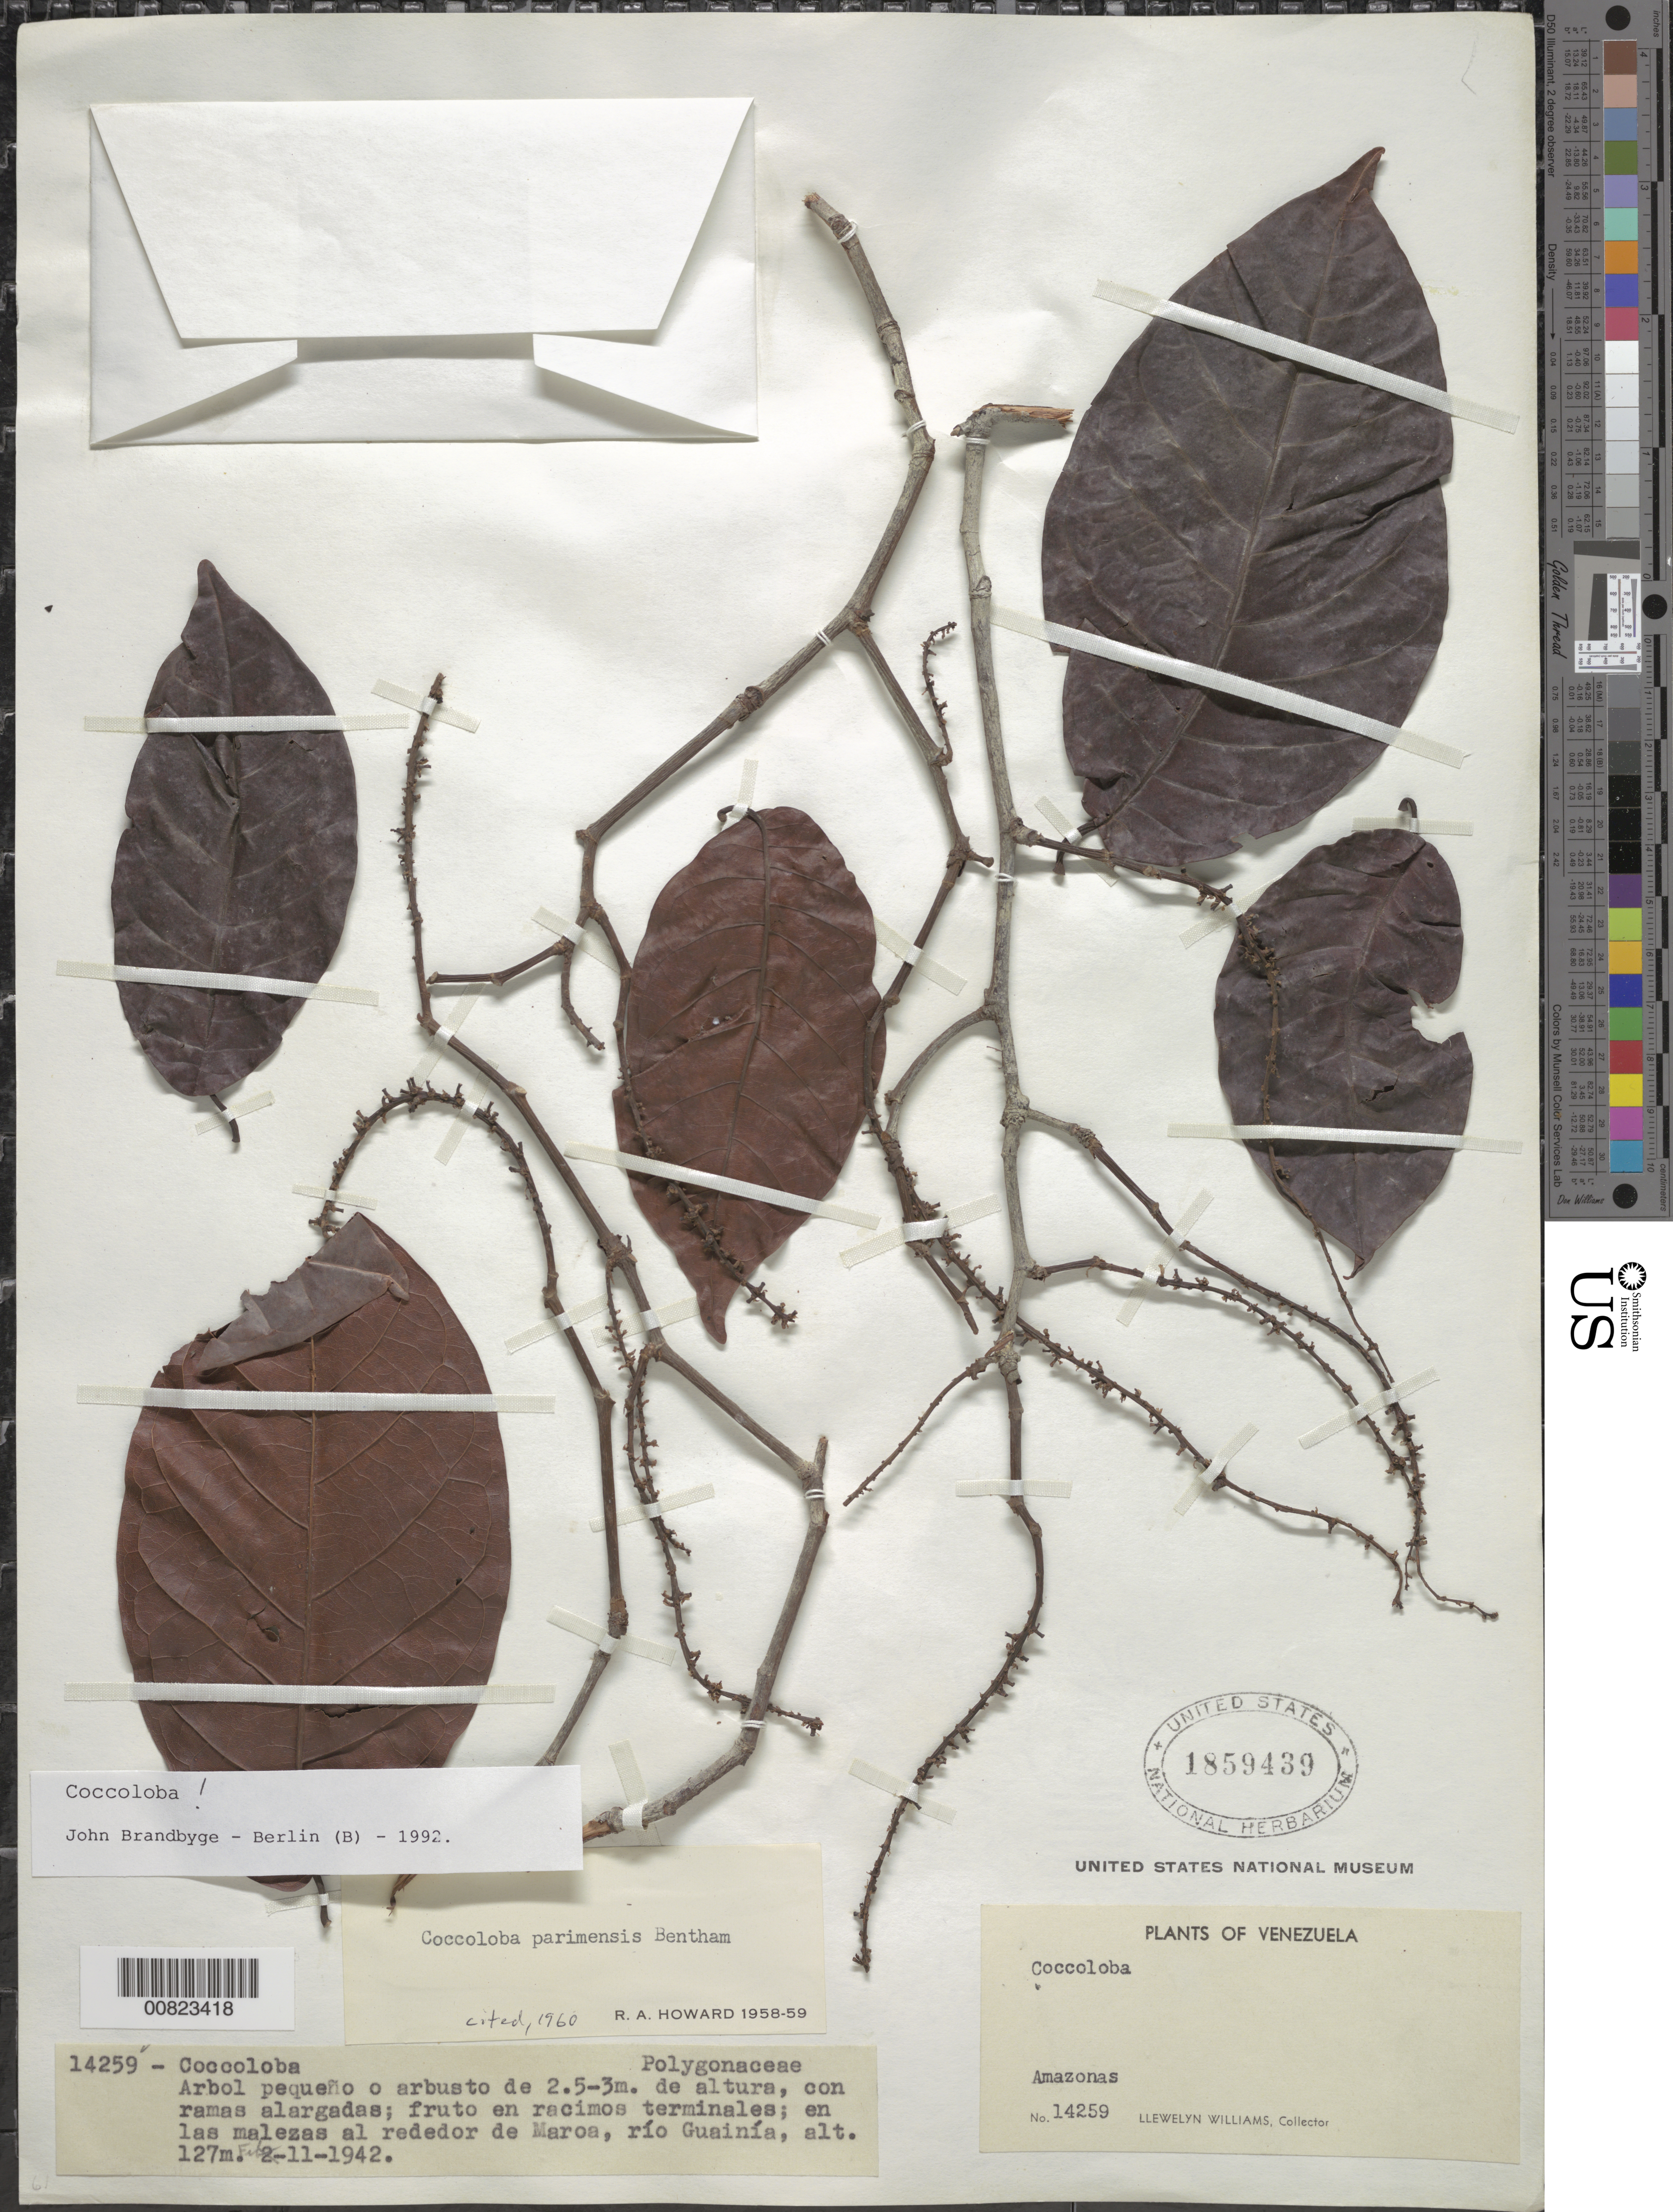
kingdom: Plantae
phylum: Tracheophyta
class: Magnoliopsida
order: Caryophyllales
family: Polygonaceae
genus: Coccoloba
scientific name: Coccoloba parimensis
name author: Benth.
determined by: Brandbyge, J.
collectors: Ll. Williams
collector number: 14259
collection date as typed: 11-Feb-42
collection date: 1942-02-11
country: Venezuela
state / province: Amazonas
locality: Maroa, Río Guainía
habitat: Malezas alrededor del río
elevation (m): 127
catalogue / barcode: US 1859439